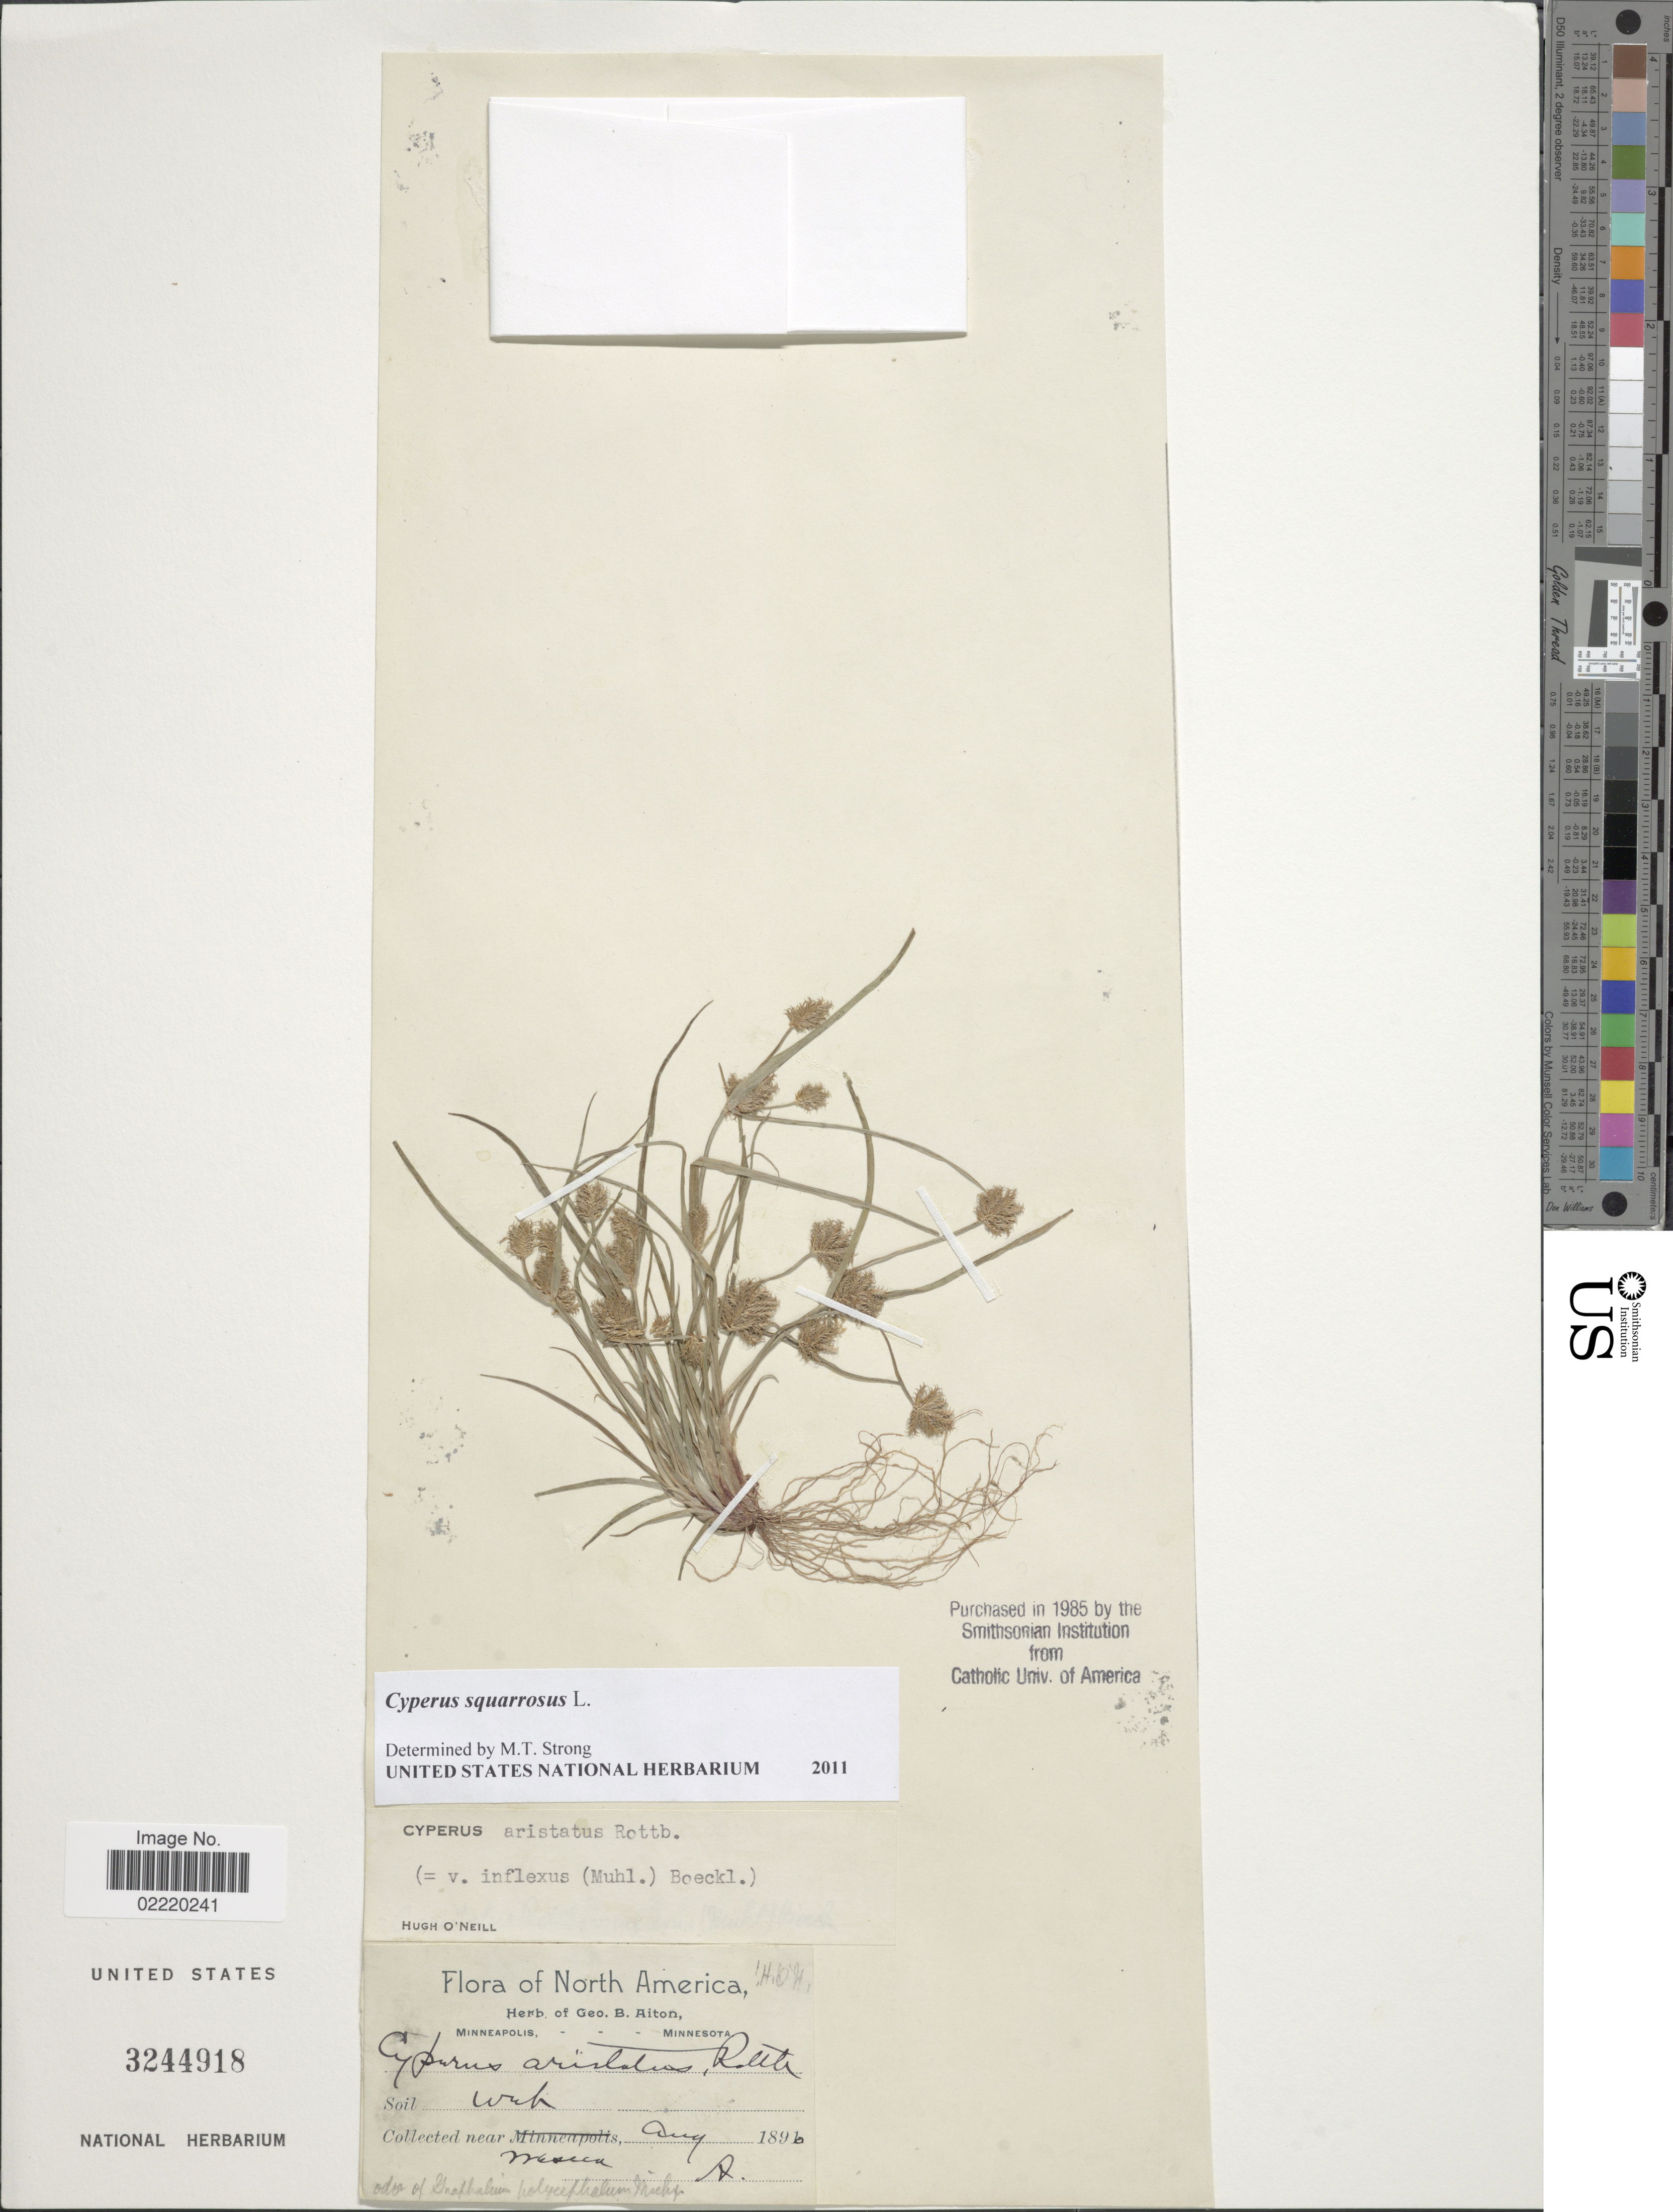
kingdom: Plantae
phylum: Tracheophyta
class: Liliopsida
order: Poales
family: Cyperaceae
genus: Cyperus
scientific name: Cyperus squarrosus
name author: L.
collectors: G. B. Aiton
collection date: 1896-08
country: United States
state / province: Minnesota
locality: Near Waseca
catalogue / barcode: US 3244918